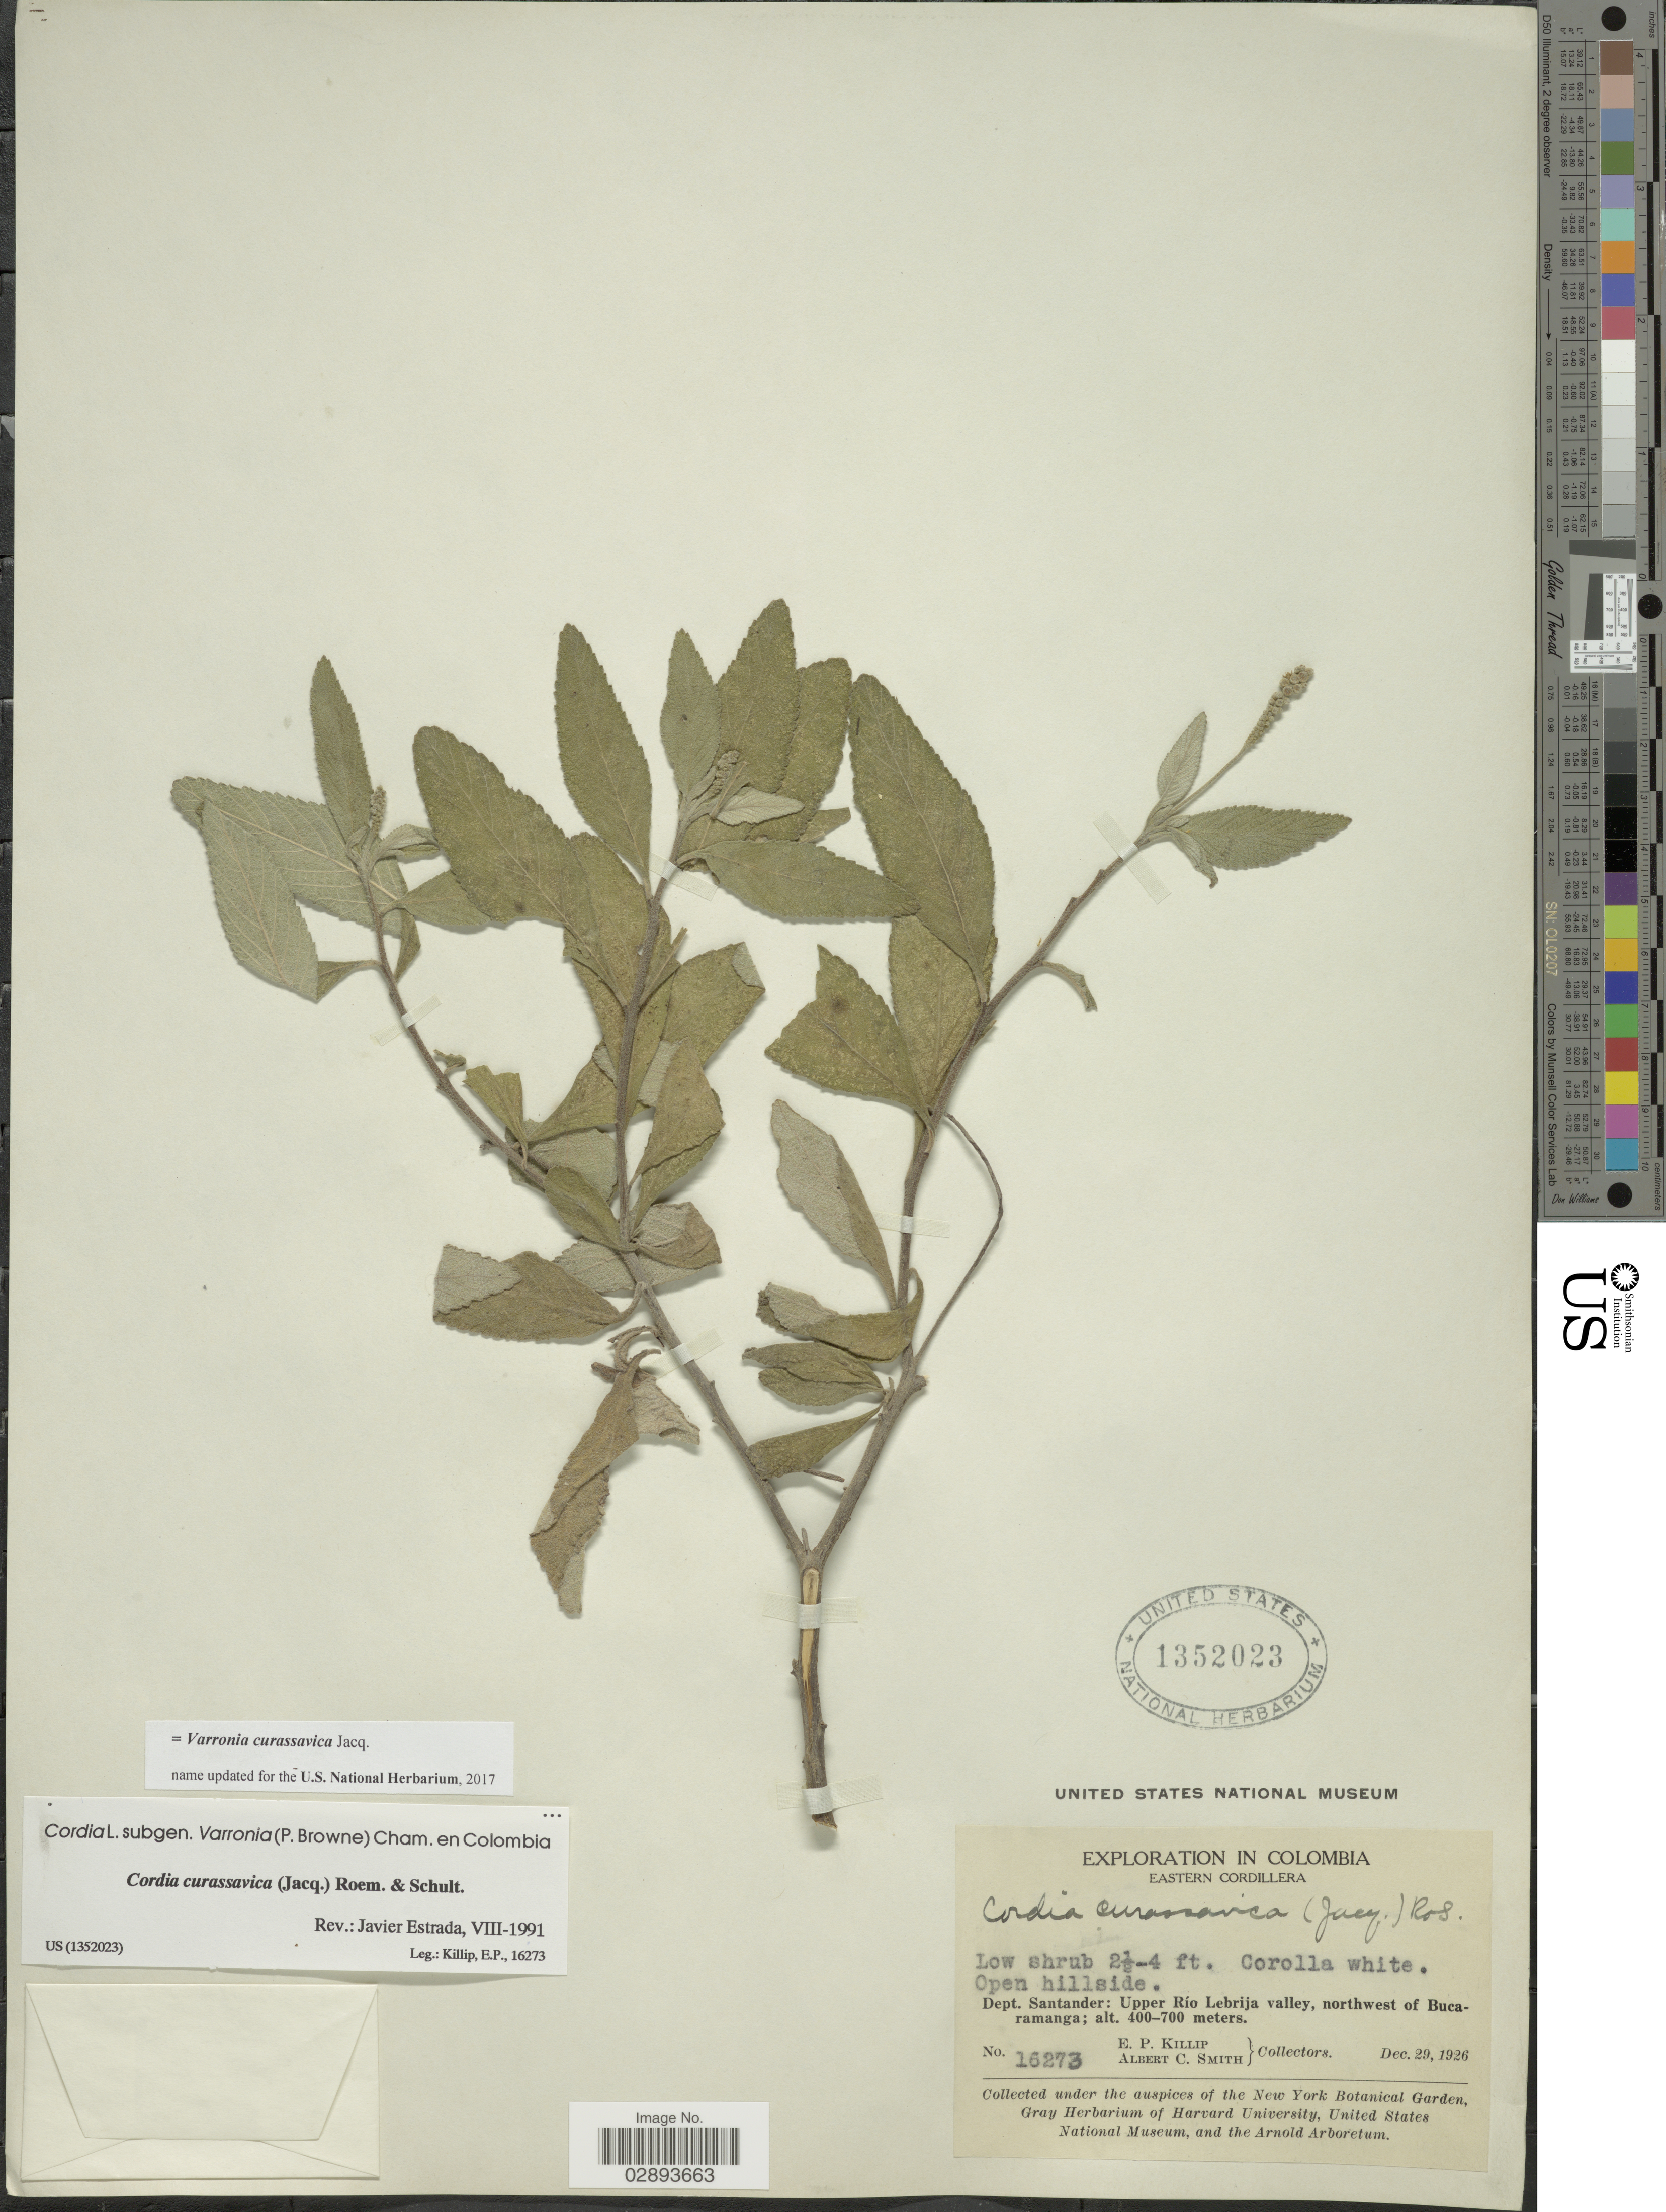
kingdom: Plantae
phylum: Tracheophyta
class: Magnoliopsida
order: Boraginales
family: Cordiaceae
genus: Varronia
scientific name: Varronia curassavica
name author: Jacq.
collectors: E. P. Killip & A. C. Smith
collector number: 16273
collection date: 1926-12-29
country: Colombia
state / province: Santander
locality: Eastern Cordillera, Dept. Santander: Upper Río Lebrija valley, northwest of Bucaramanga.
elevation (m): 400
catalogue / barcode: US 1352023